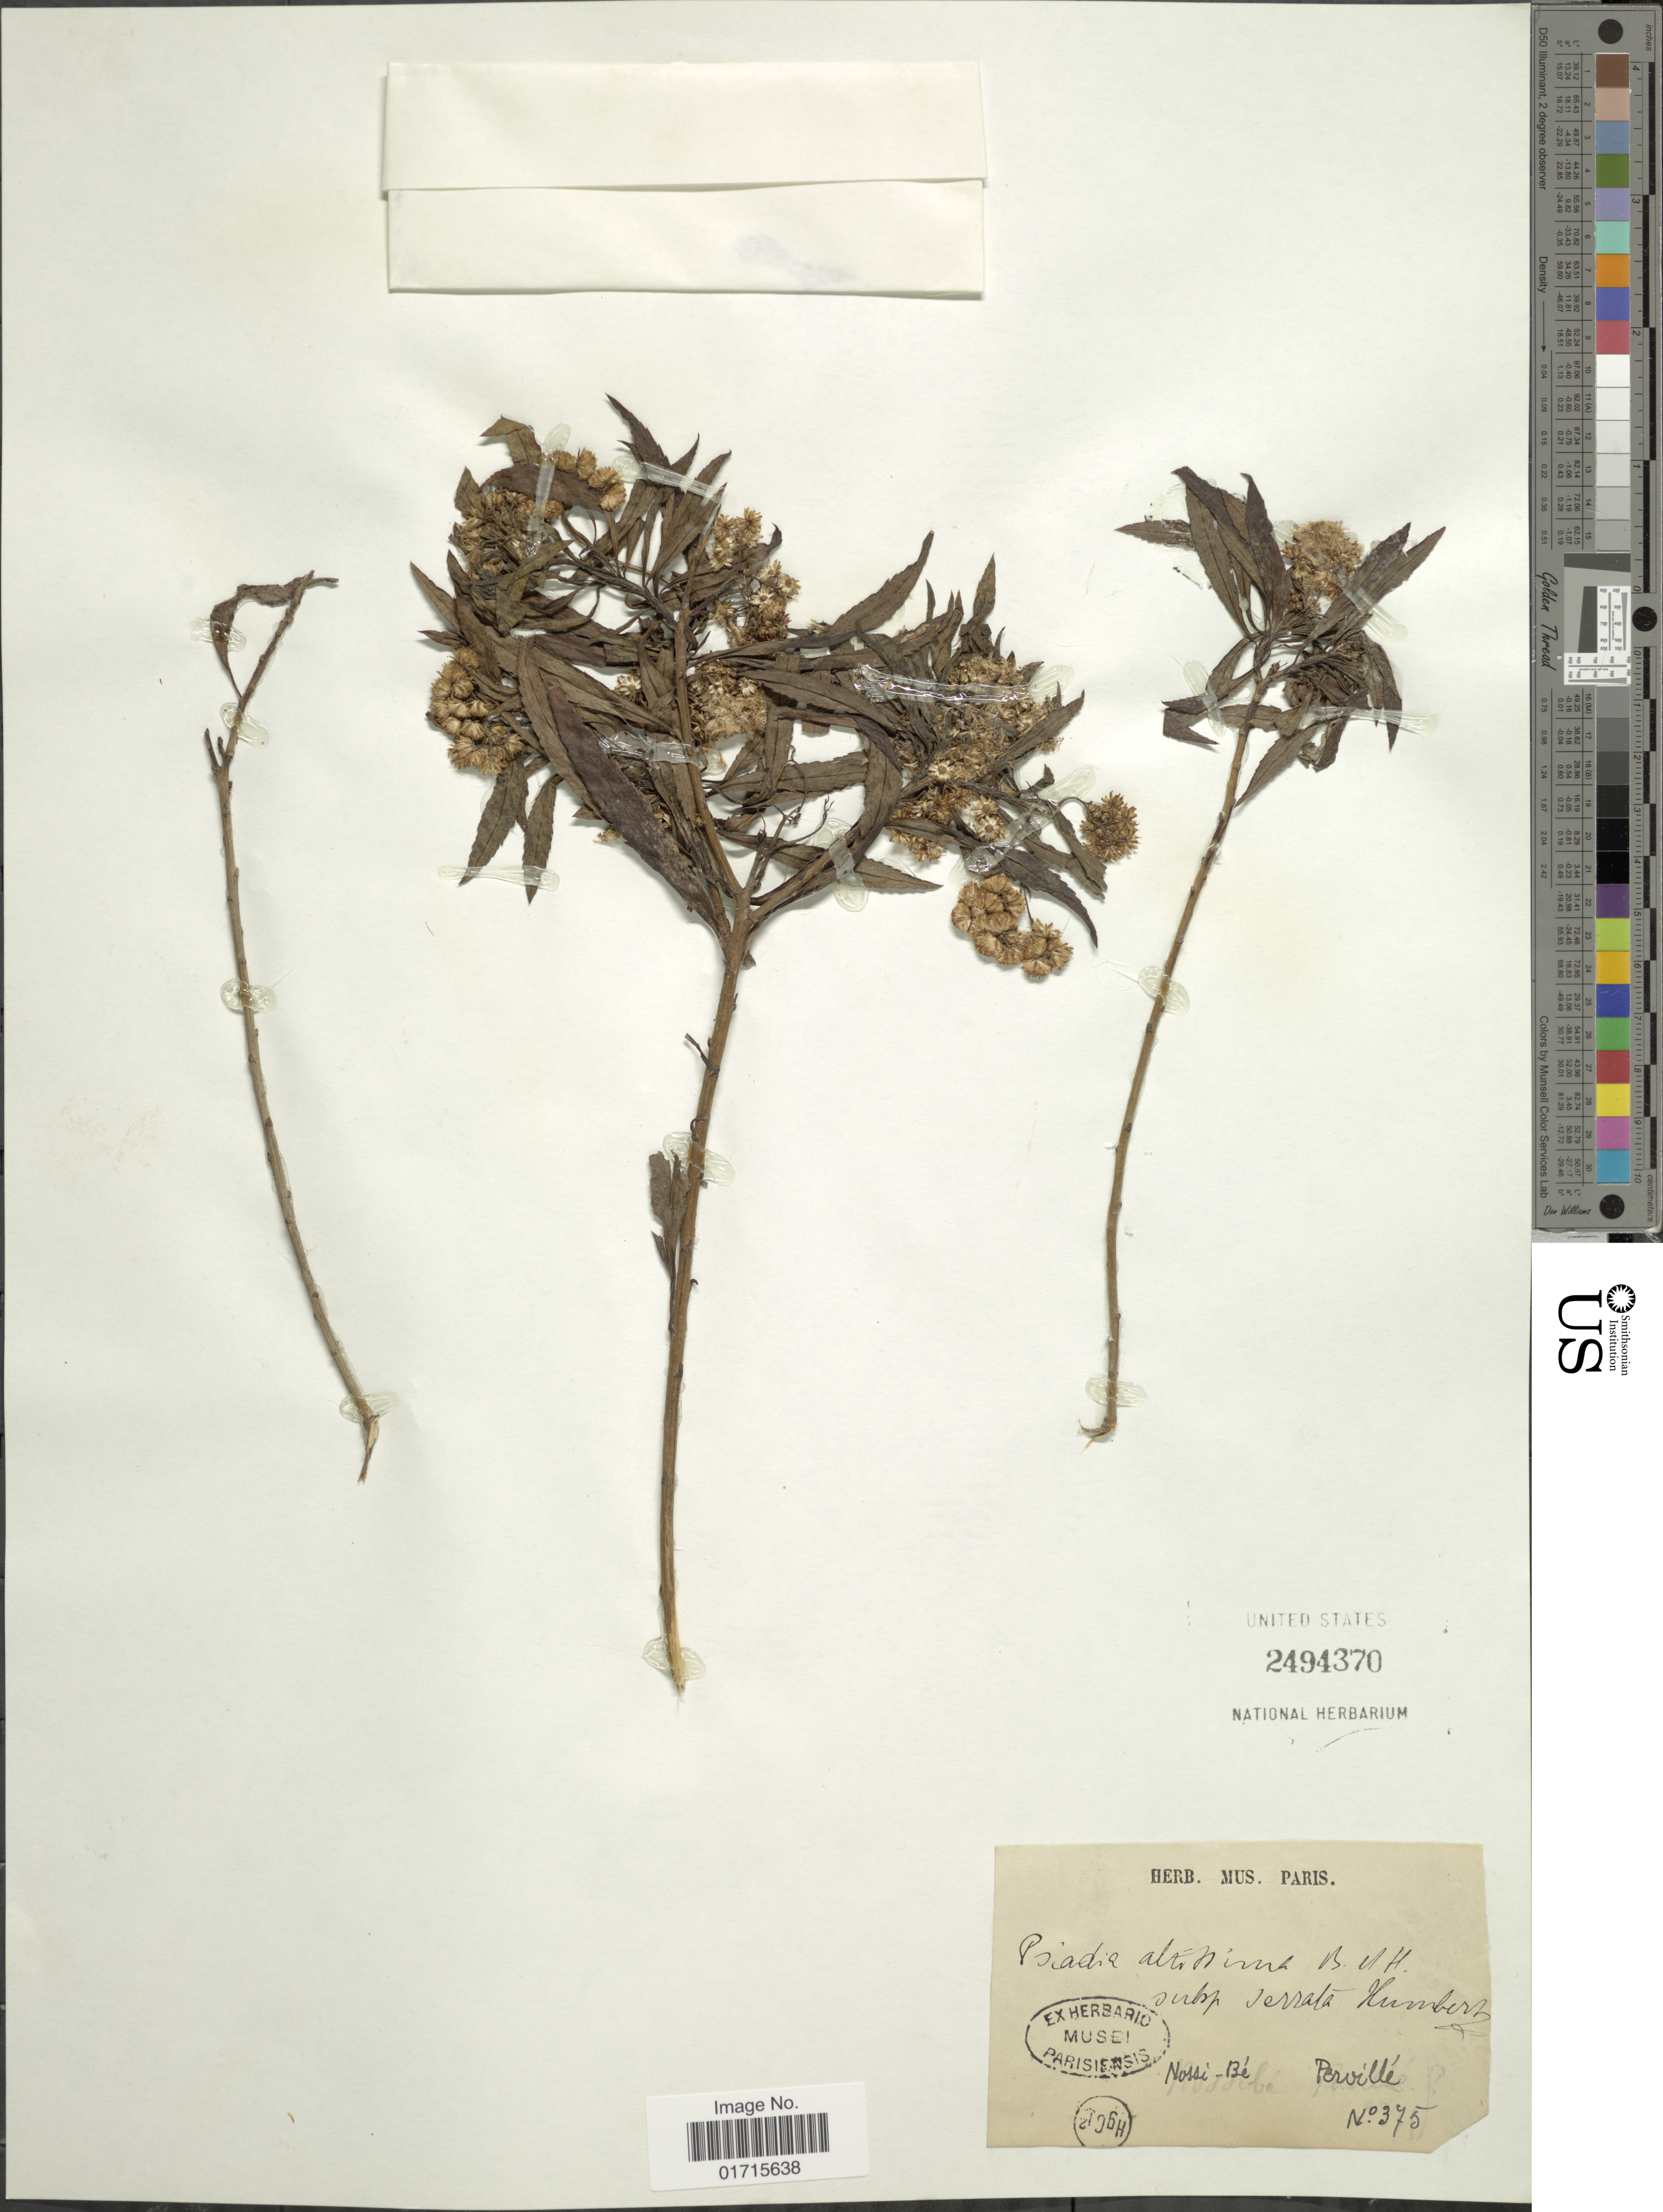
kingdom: Plantae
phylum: Tracheophyta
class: Magnoliopsida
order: Asterales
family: Asteraceae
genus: Psiadia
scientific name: Psiadia altissima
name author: Benth.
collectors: Perville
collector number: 375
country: Madagascar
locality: Nossi be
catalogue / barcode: US 2494370